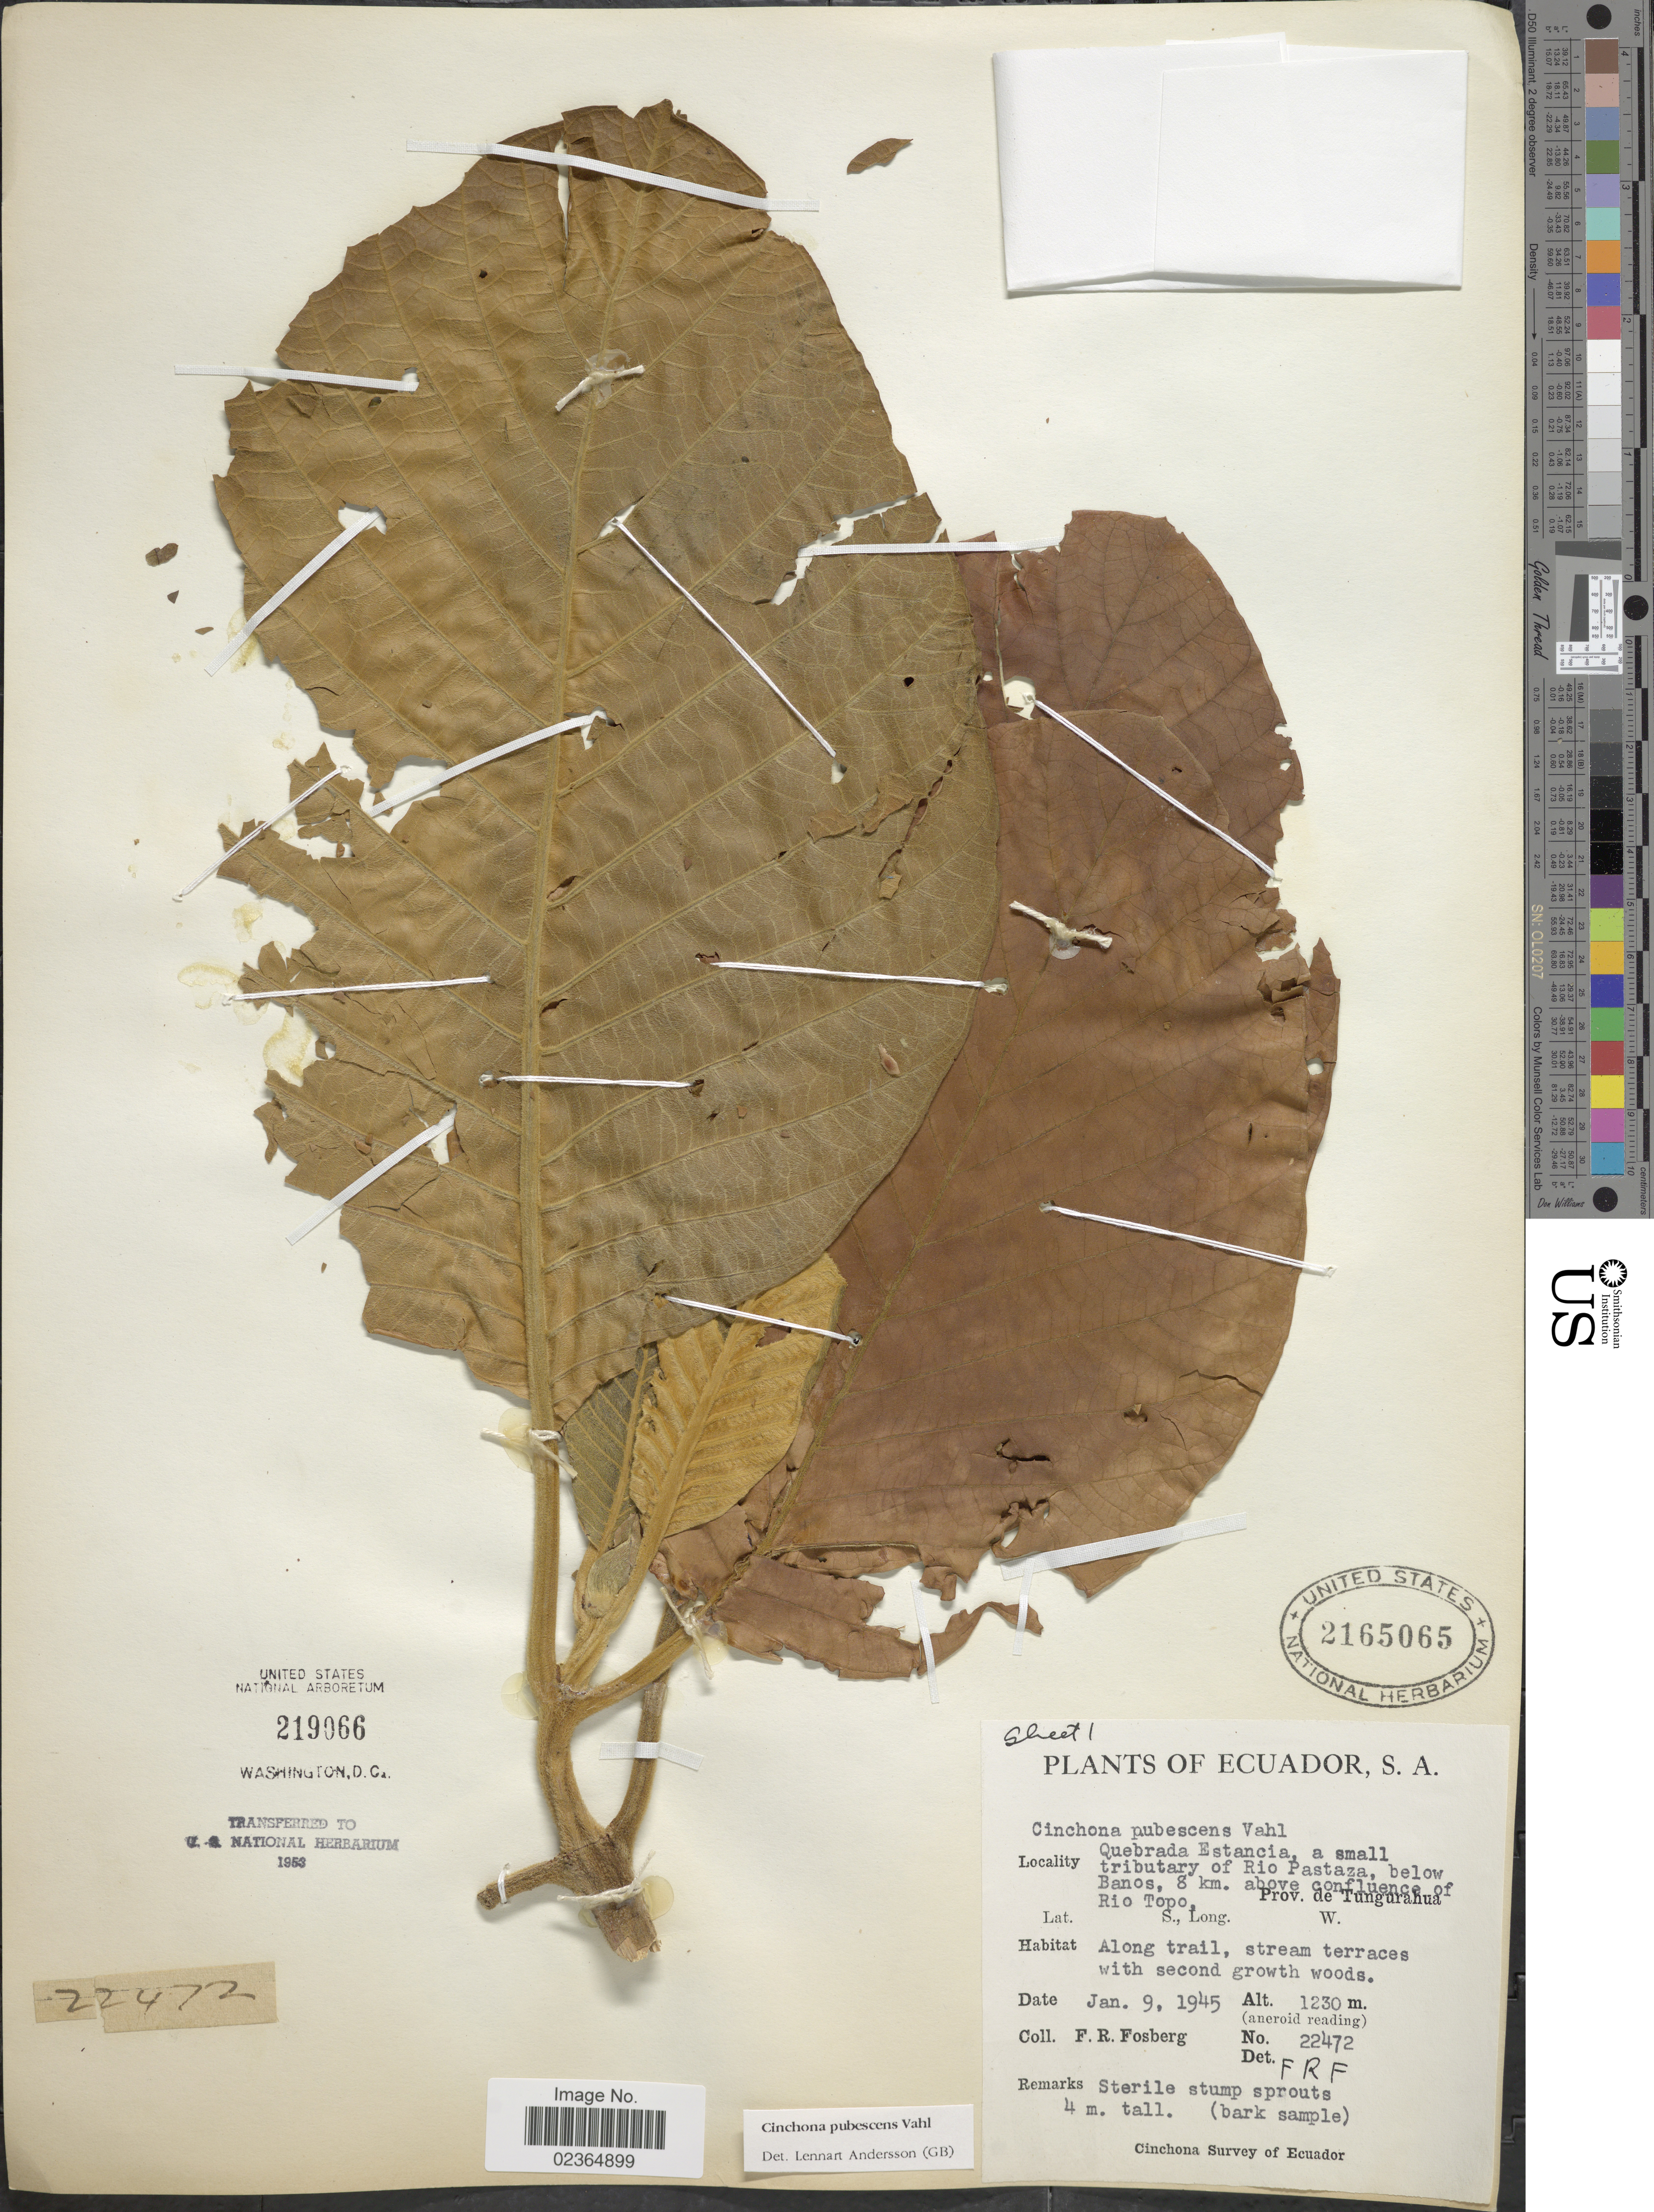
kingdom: Plantae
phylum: Tracheophyta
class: Magnoliopsida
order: Gentianales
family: Rubiaceae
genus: Cinchona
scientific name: Cinchona pubescens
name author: Vahl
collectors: F. R. Fosberg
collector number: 22472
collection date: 1945-01-09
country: Ecuador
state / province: Tungurahua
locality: Quebrada Estancia, a small tributary of Rio Pastaza, below Banos, 8 km. above confluence of Rio Topo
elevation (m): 1230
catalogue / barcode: US 2165065